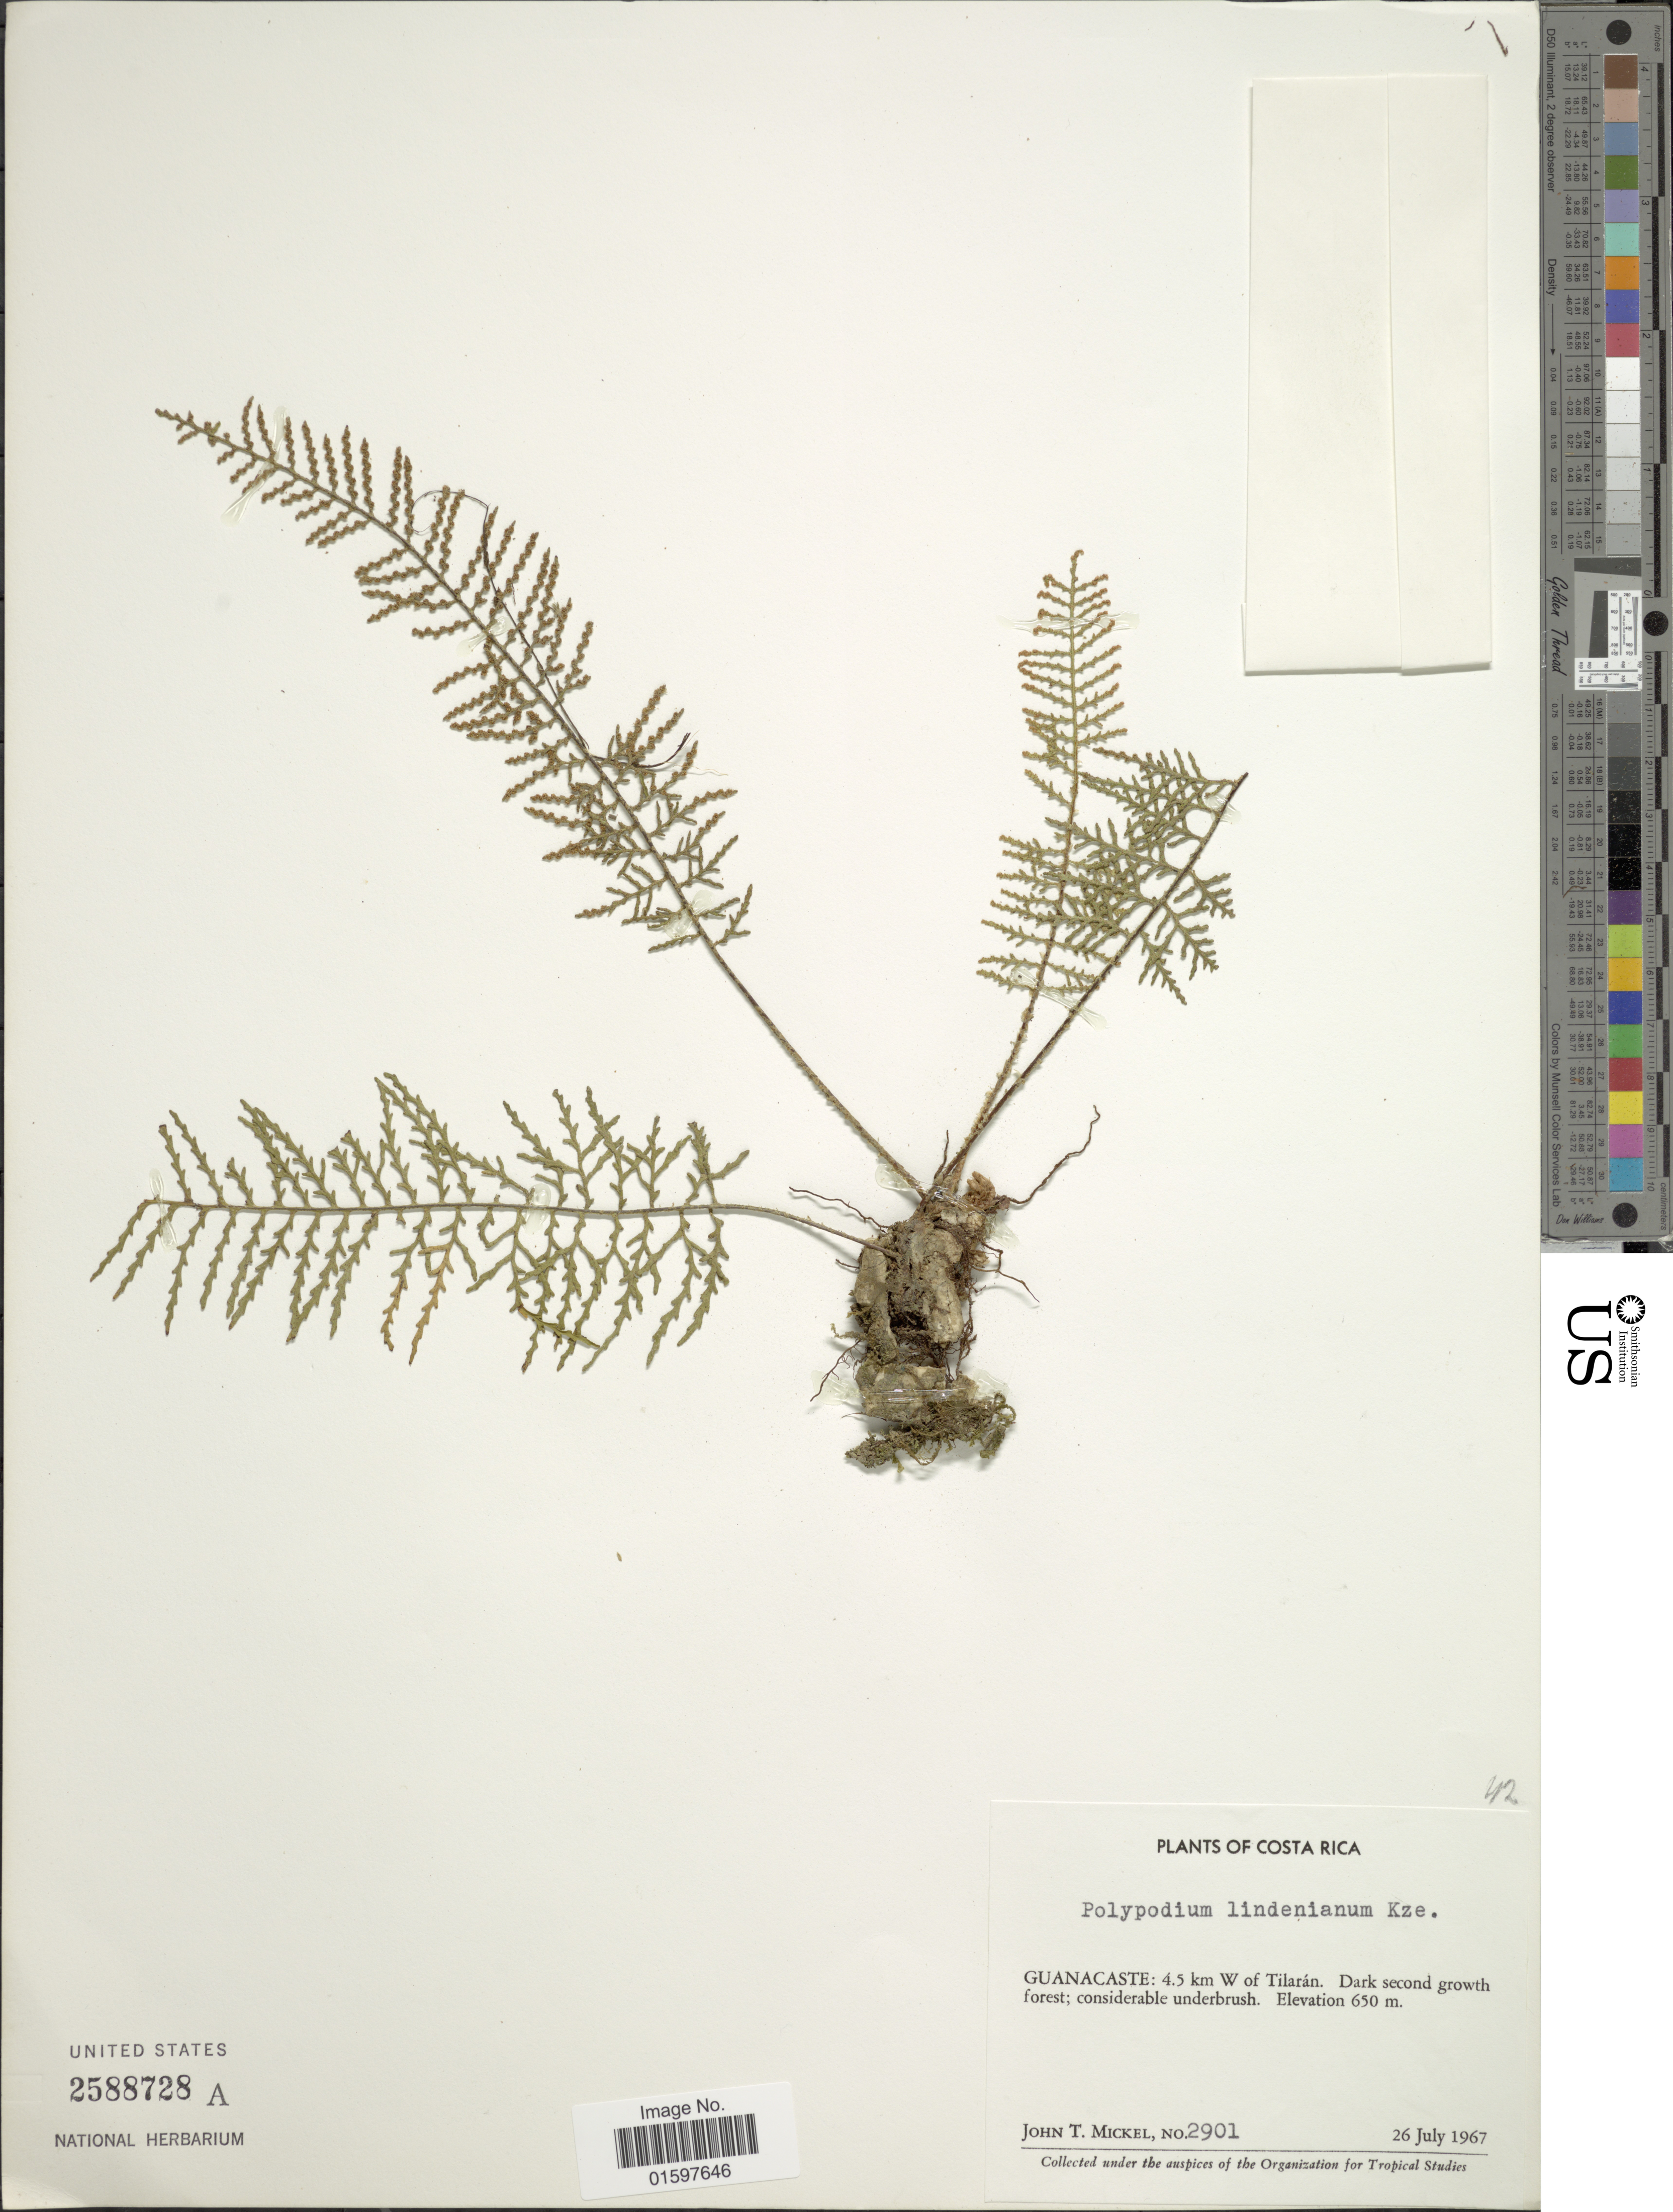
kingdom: Plantae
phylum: Tracheophyta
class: Polypodiopsida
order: Polypodiales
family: Polypodiaceae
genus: Pleopeltis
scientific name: Pleopeltis lindeniana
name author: (Kunze) A.R. Sm. & Tejero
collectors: J. T. Mickel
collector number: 2901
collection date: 1967-07-26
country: Costa Rica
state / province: Guanacaste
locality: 4.5 km W of Tilarán, dark second growth forest; considerable underbrsuh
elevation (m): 650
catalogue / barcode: US 2588728A